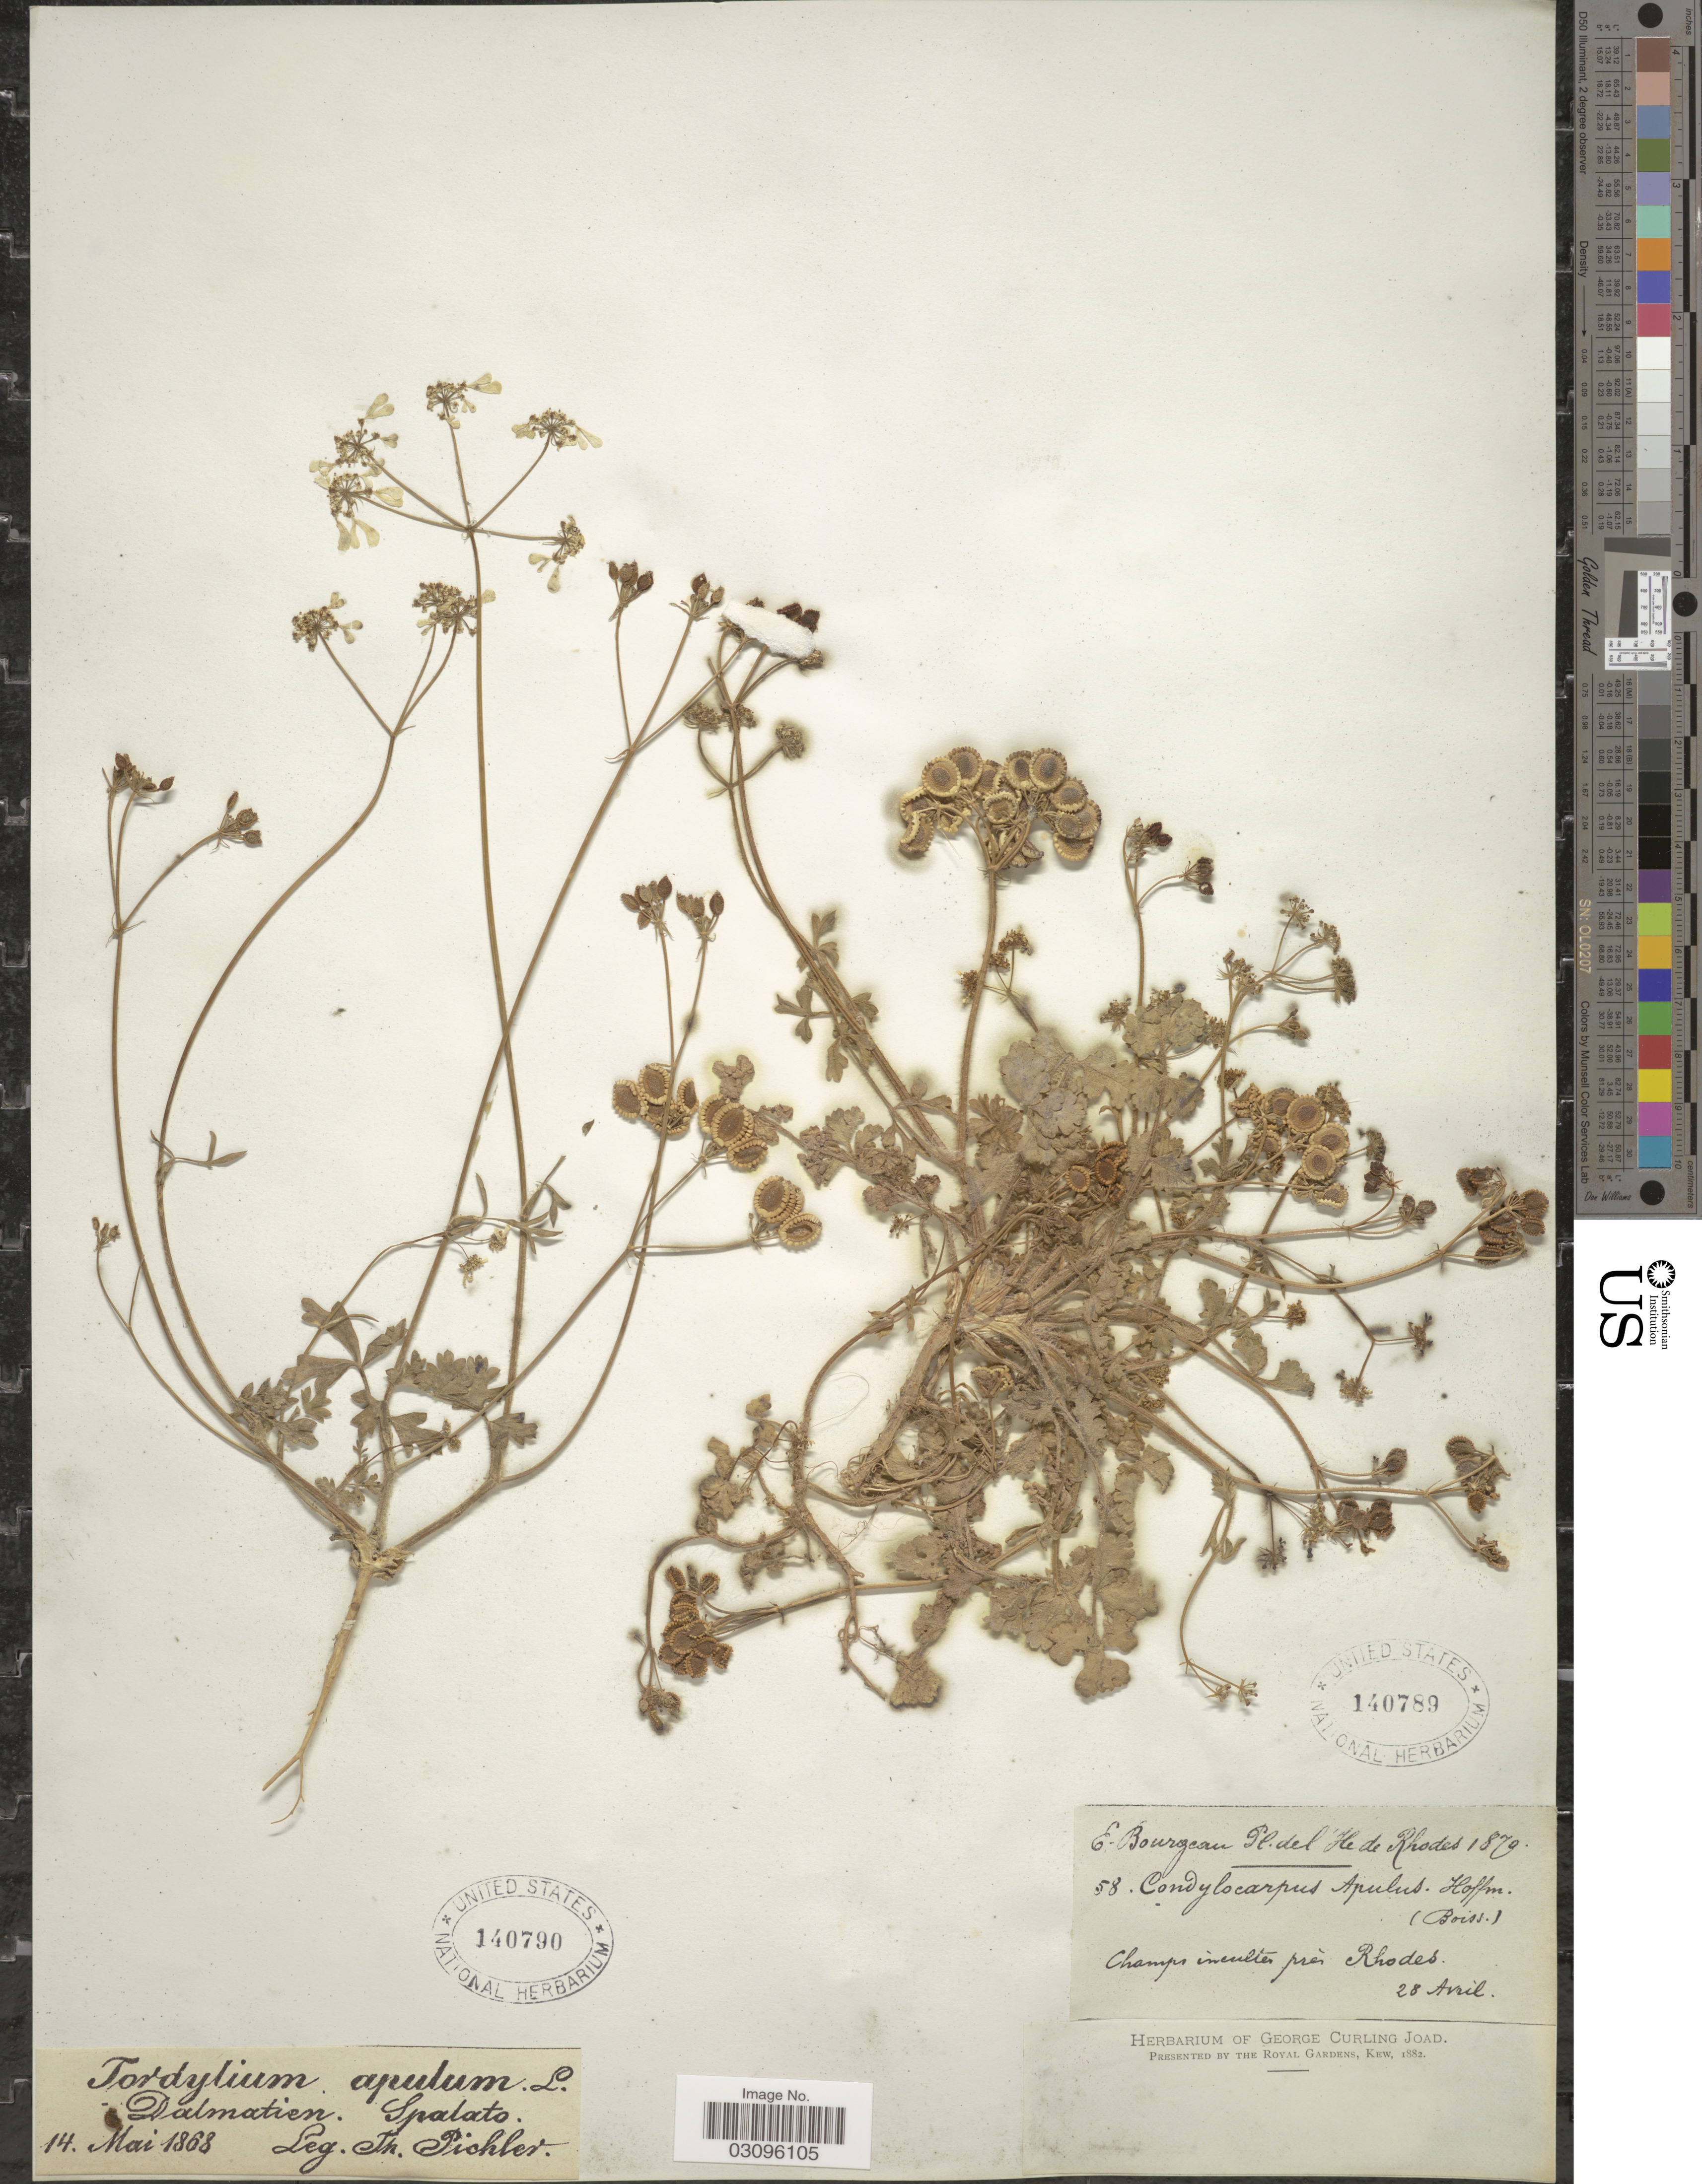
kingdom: Plantae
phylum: Tracheophyta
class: Magnoliopsida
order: Apiales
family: Apiaceae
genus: Tordylium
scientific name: Tordylium apulum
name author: L.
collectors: T. Pichler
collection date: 1868-05-14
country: Croatia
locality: Dalmatien. Spalarto.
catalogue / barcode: US 140790-2